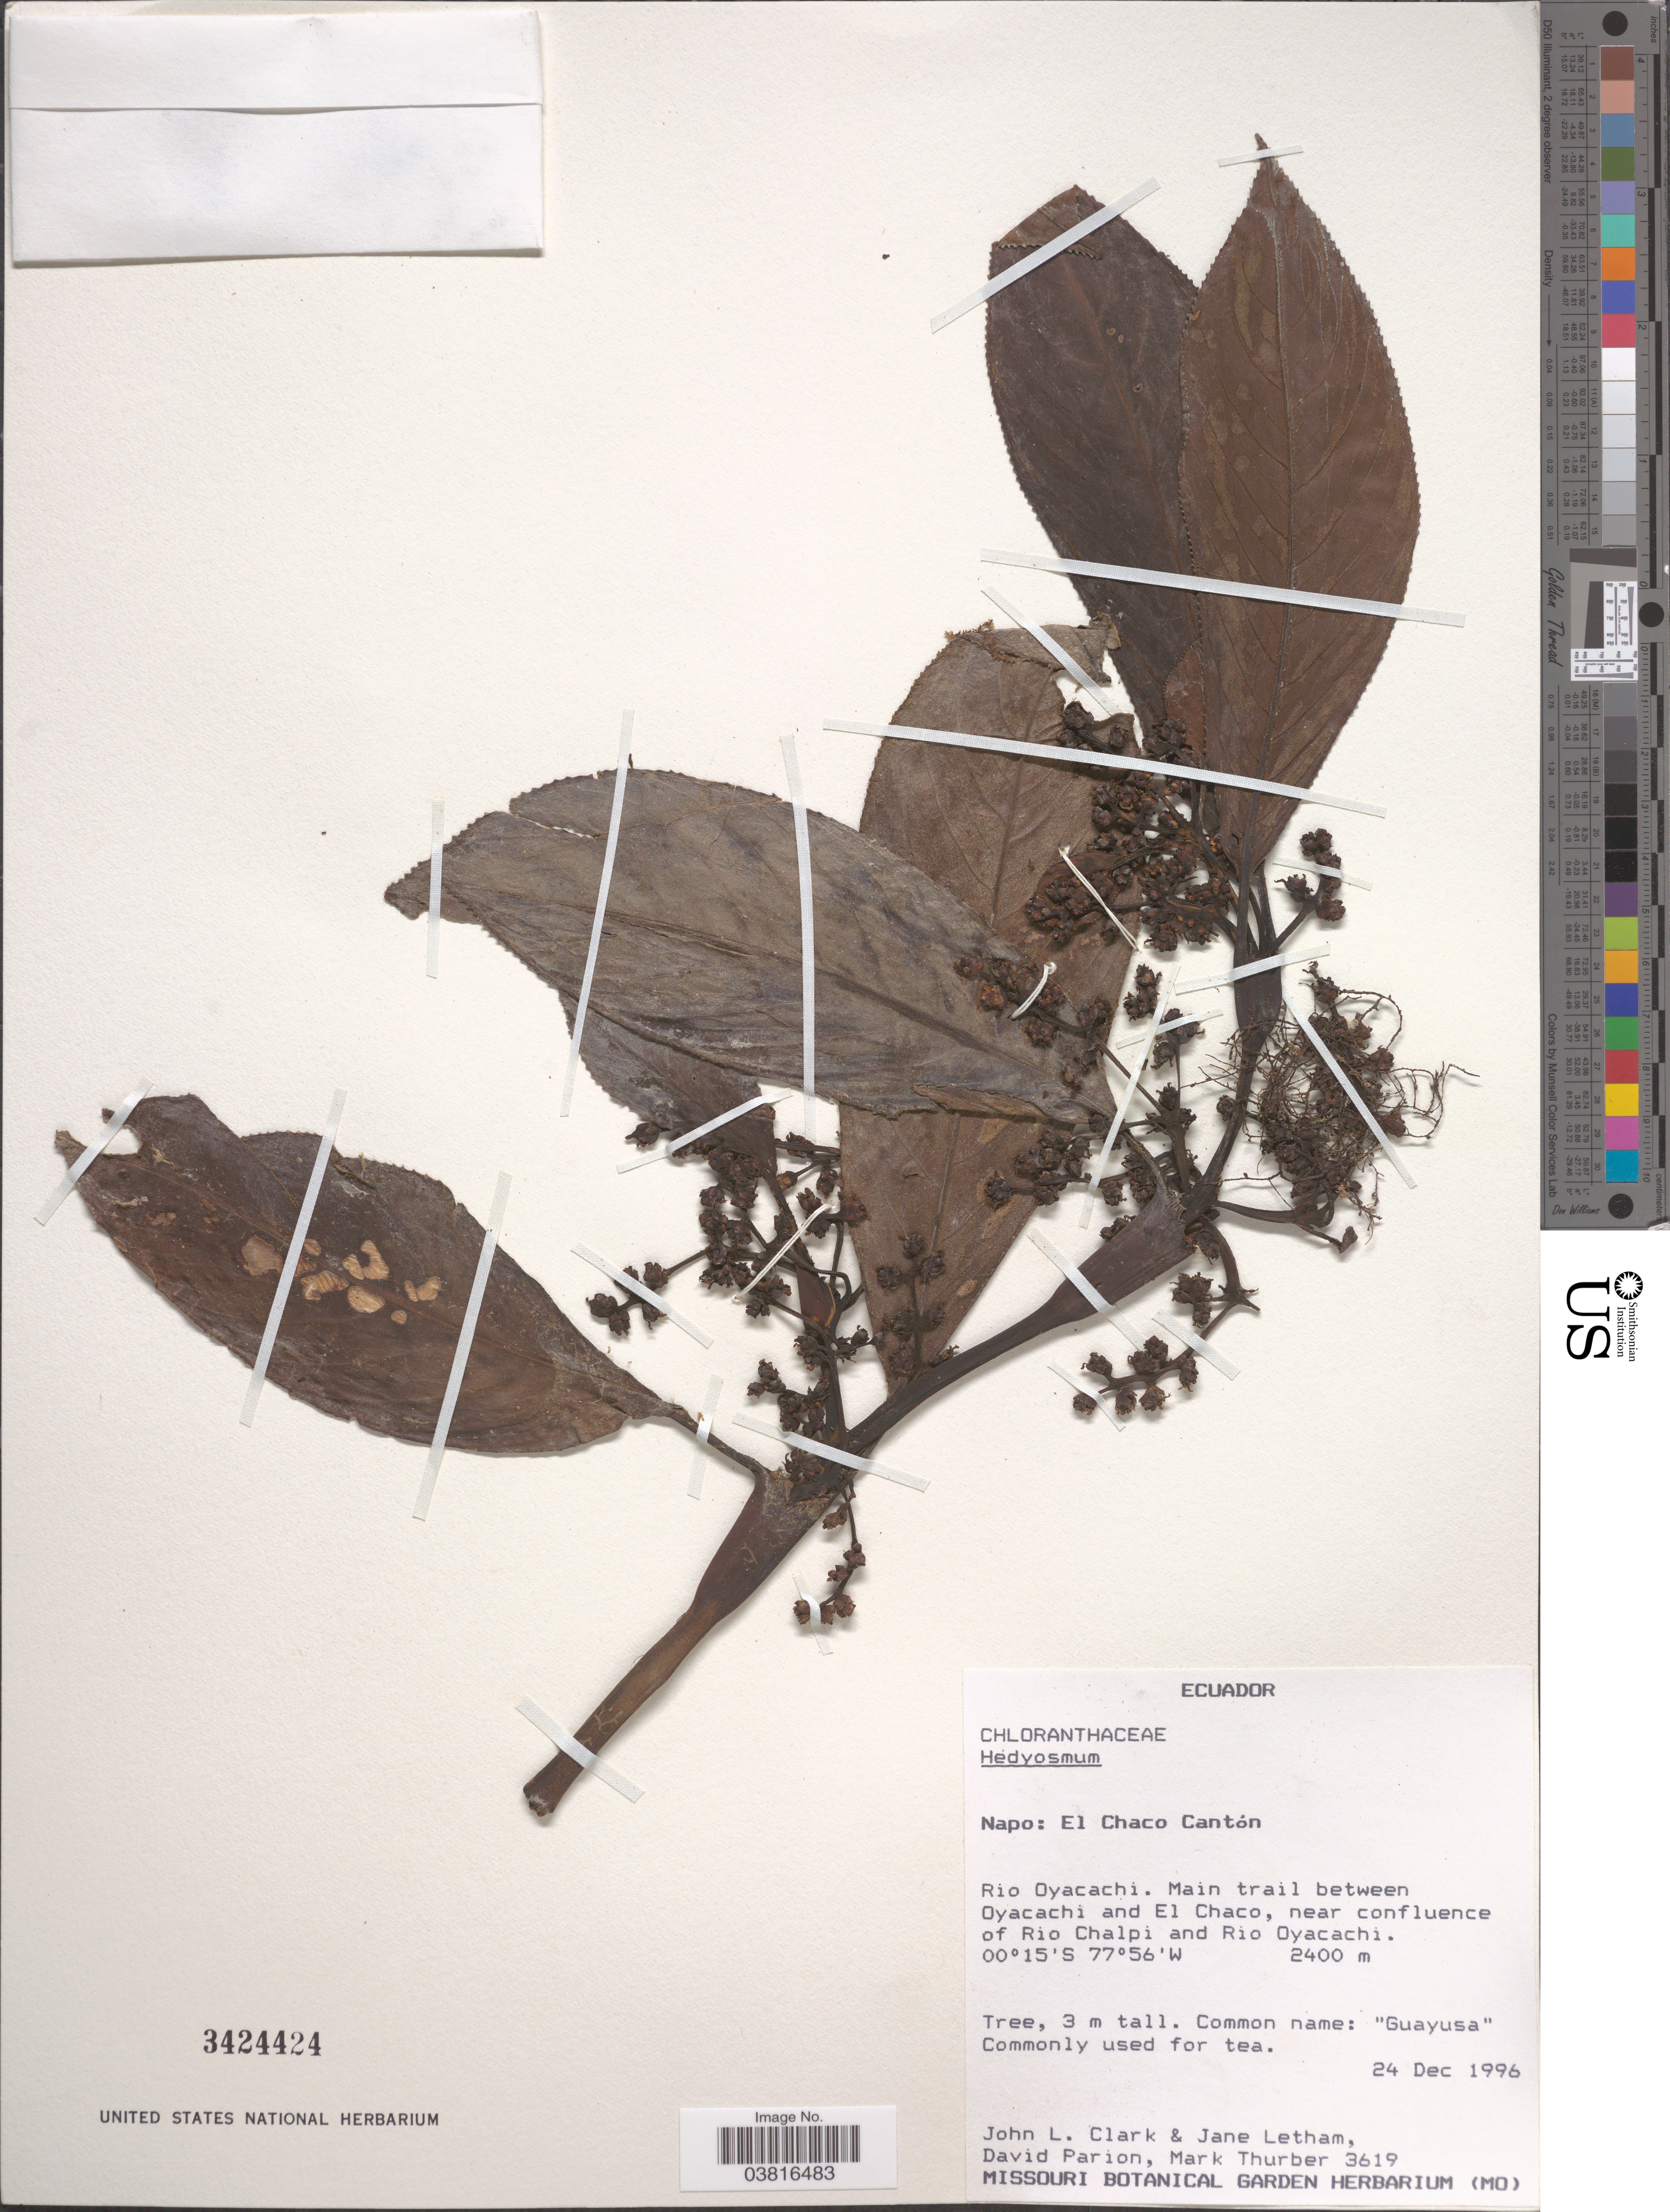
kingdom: Plantae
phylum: Tracheophyta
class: Magnoliopsida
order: Chloranthales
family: Chloranthaceae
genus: Hedyosmum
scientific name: Hedyosmum sp.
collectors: J. L. Clark, J. Letham, D. Parion & M. Thurber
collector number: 3619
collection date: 1996-12-24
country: Ecuador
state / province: Napo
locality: El Chaco Cantón. Rio Oyacachi. Main trail between Oyacachi and El Chaco, near confluence of Rio Chalpi and Rio Oyacachi.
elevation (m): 2400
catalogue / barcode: US 3424424